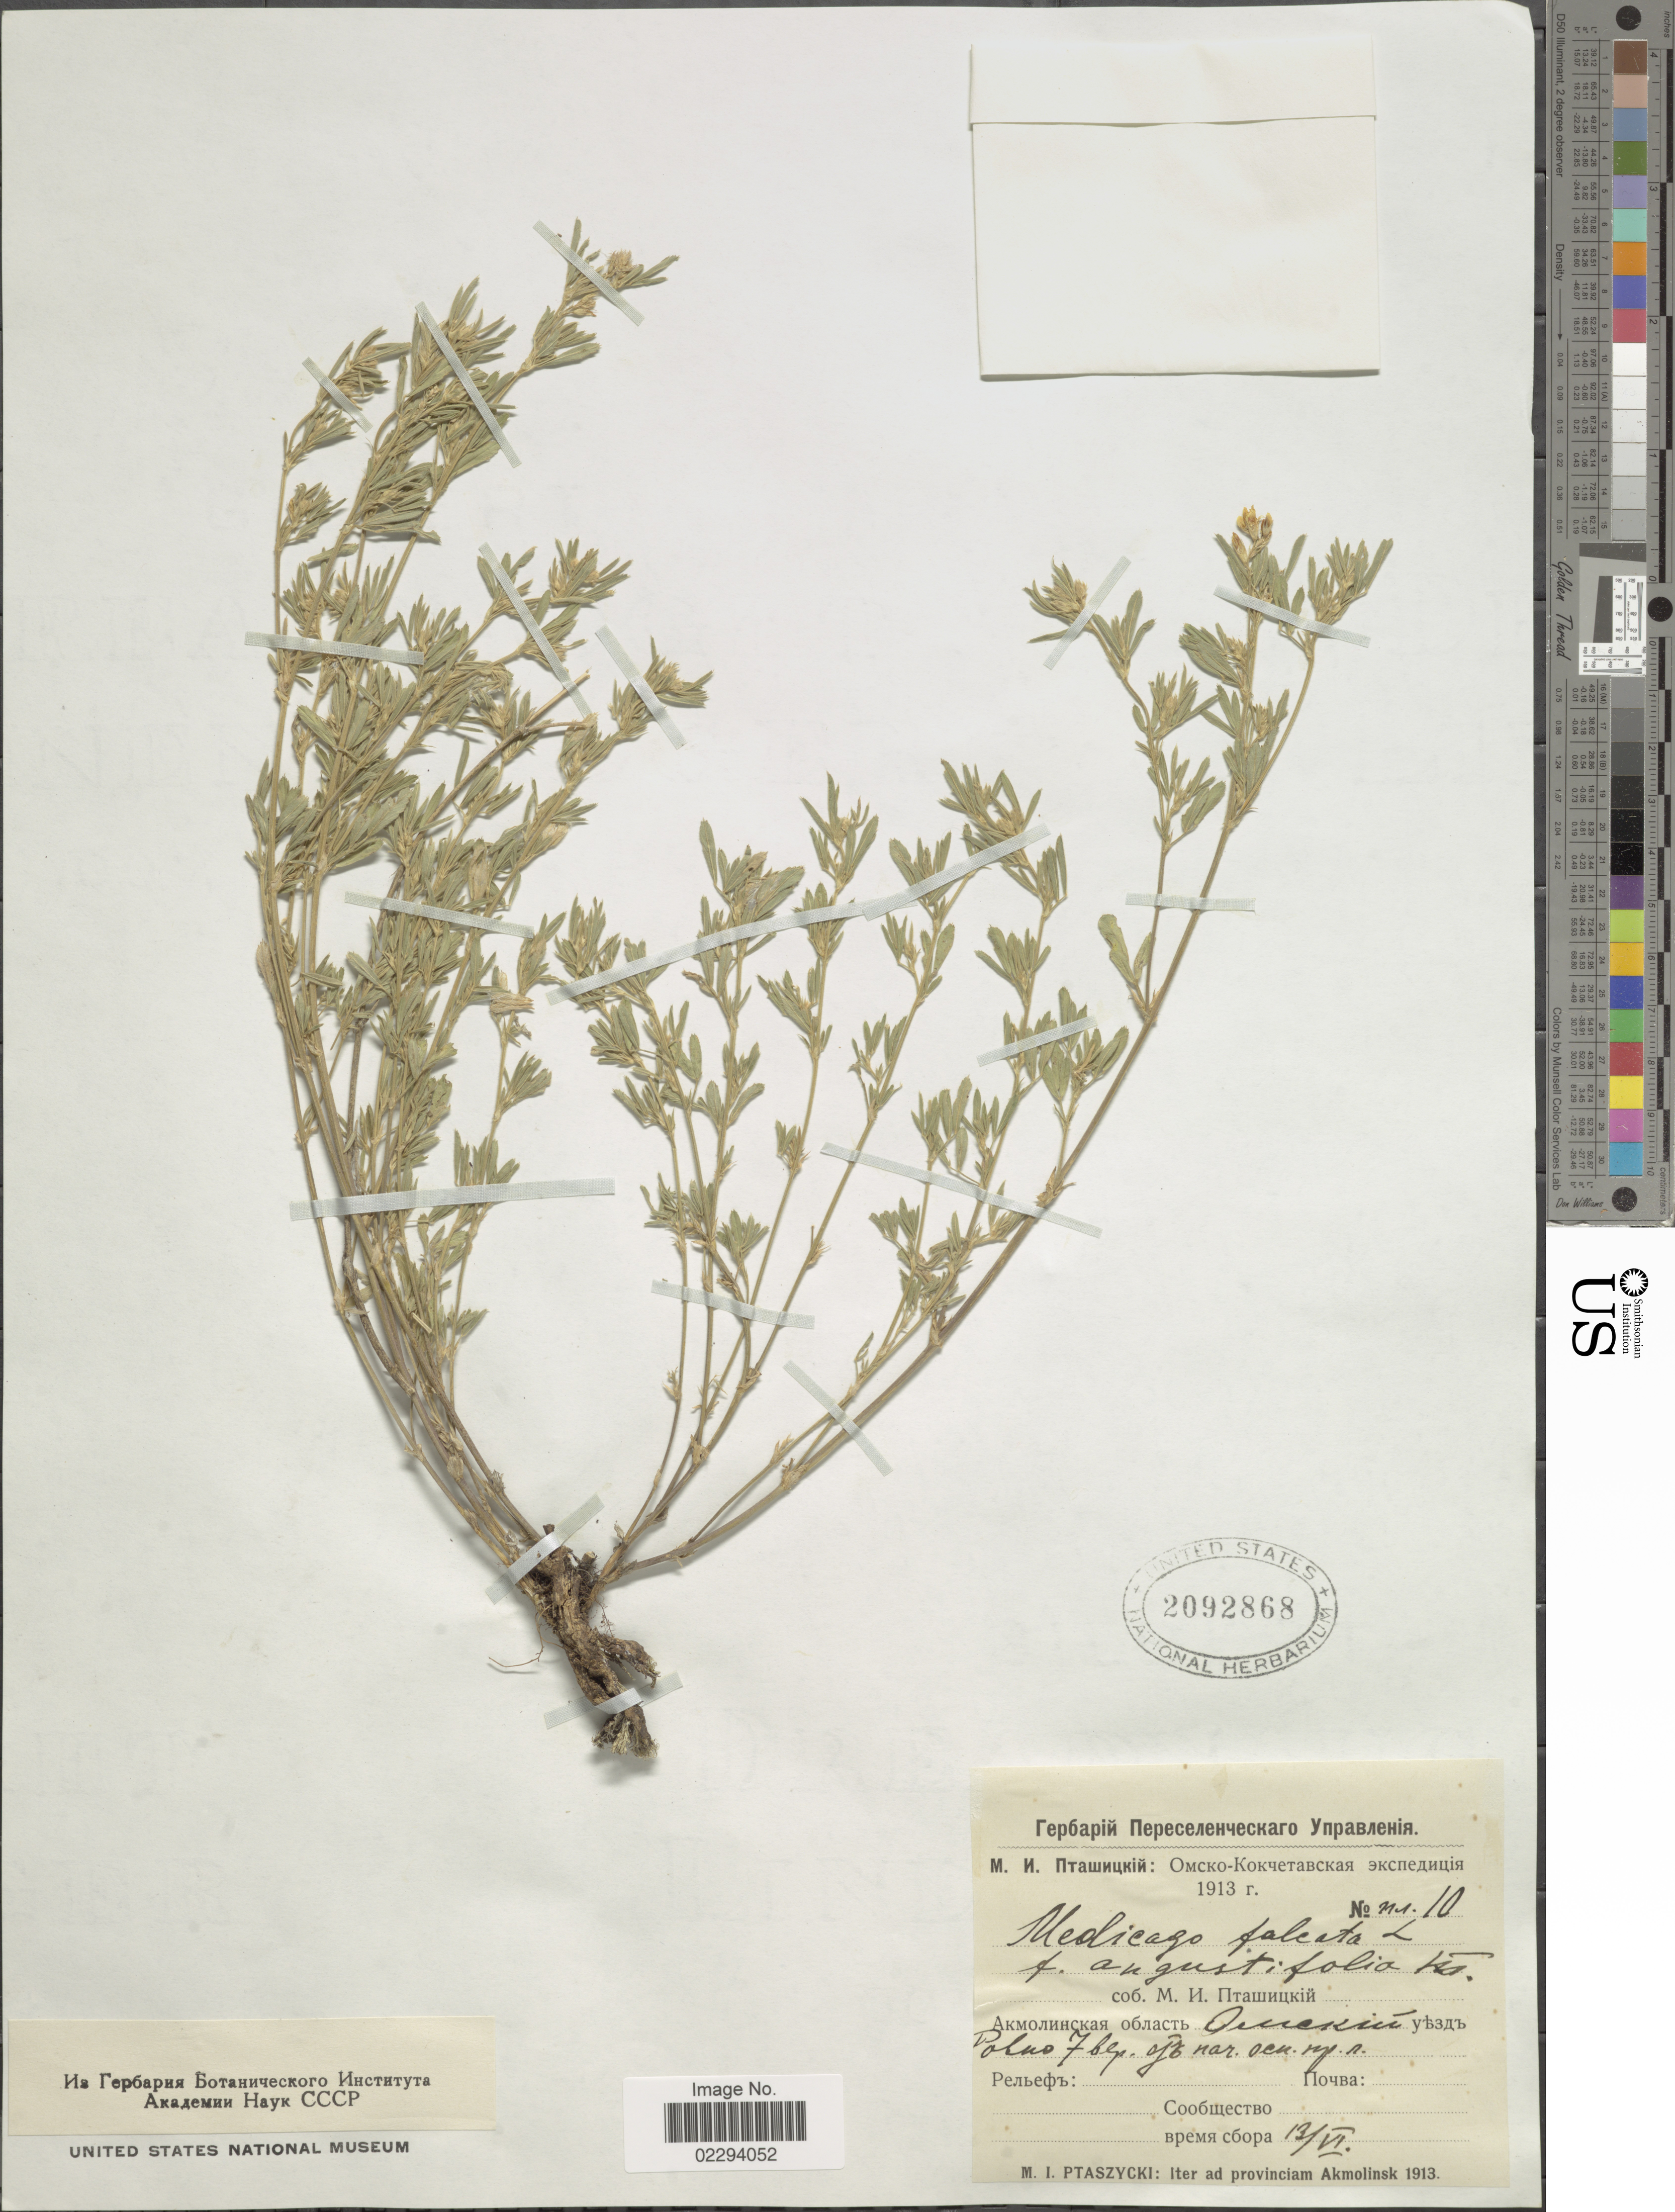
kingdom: Plantae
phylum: Tracheophyta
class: Magnoliopsida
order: Fabales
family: Fabaceae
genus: Medicago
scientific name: Medicago falcata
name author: L.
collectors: M. Ptaszycki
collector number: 10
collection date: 1913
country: Kazakhstan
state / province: Aqmola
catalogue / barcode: US 2092868